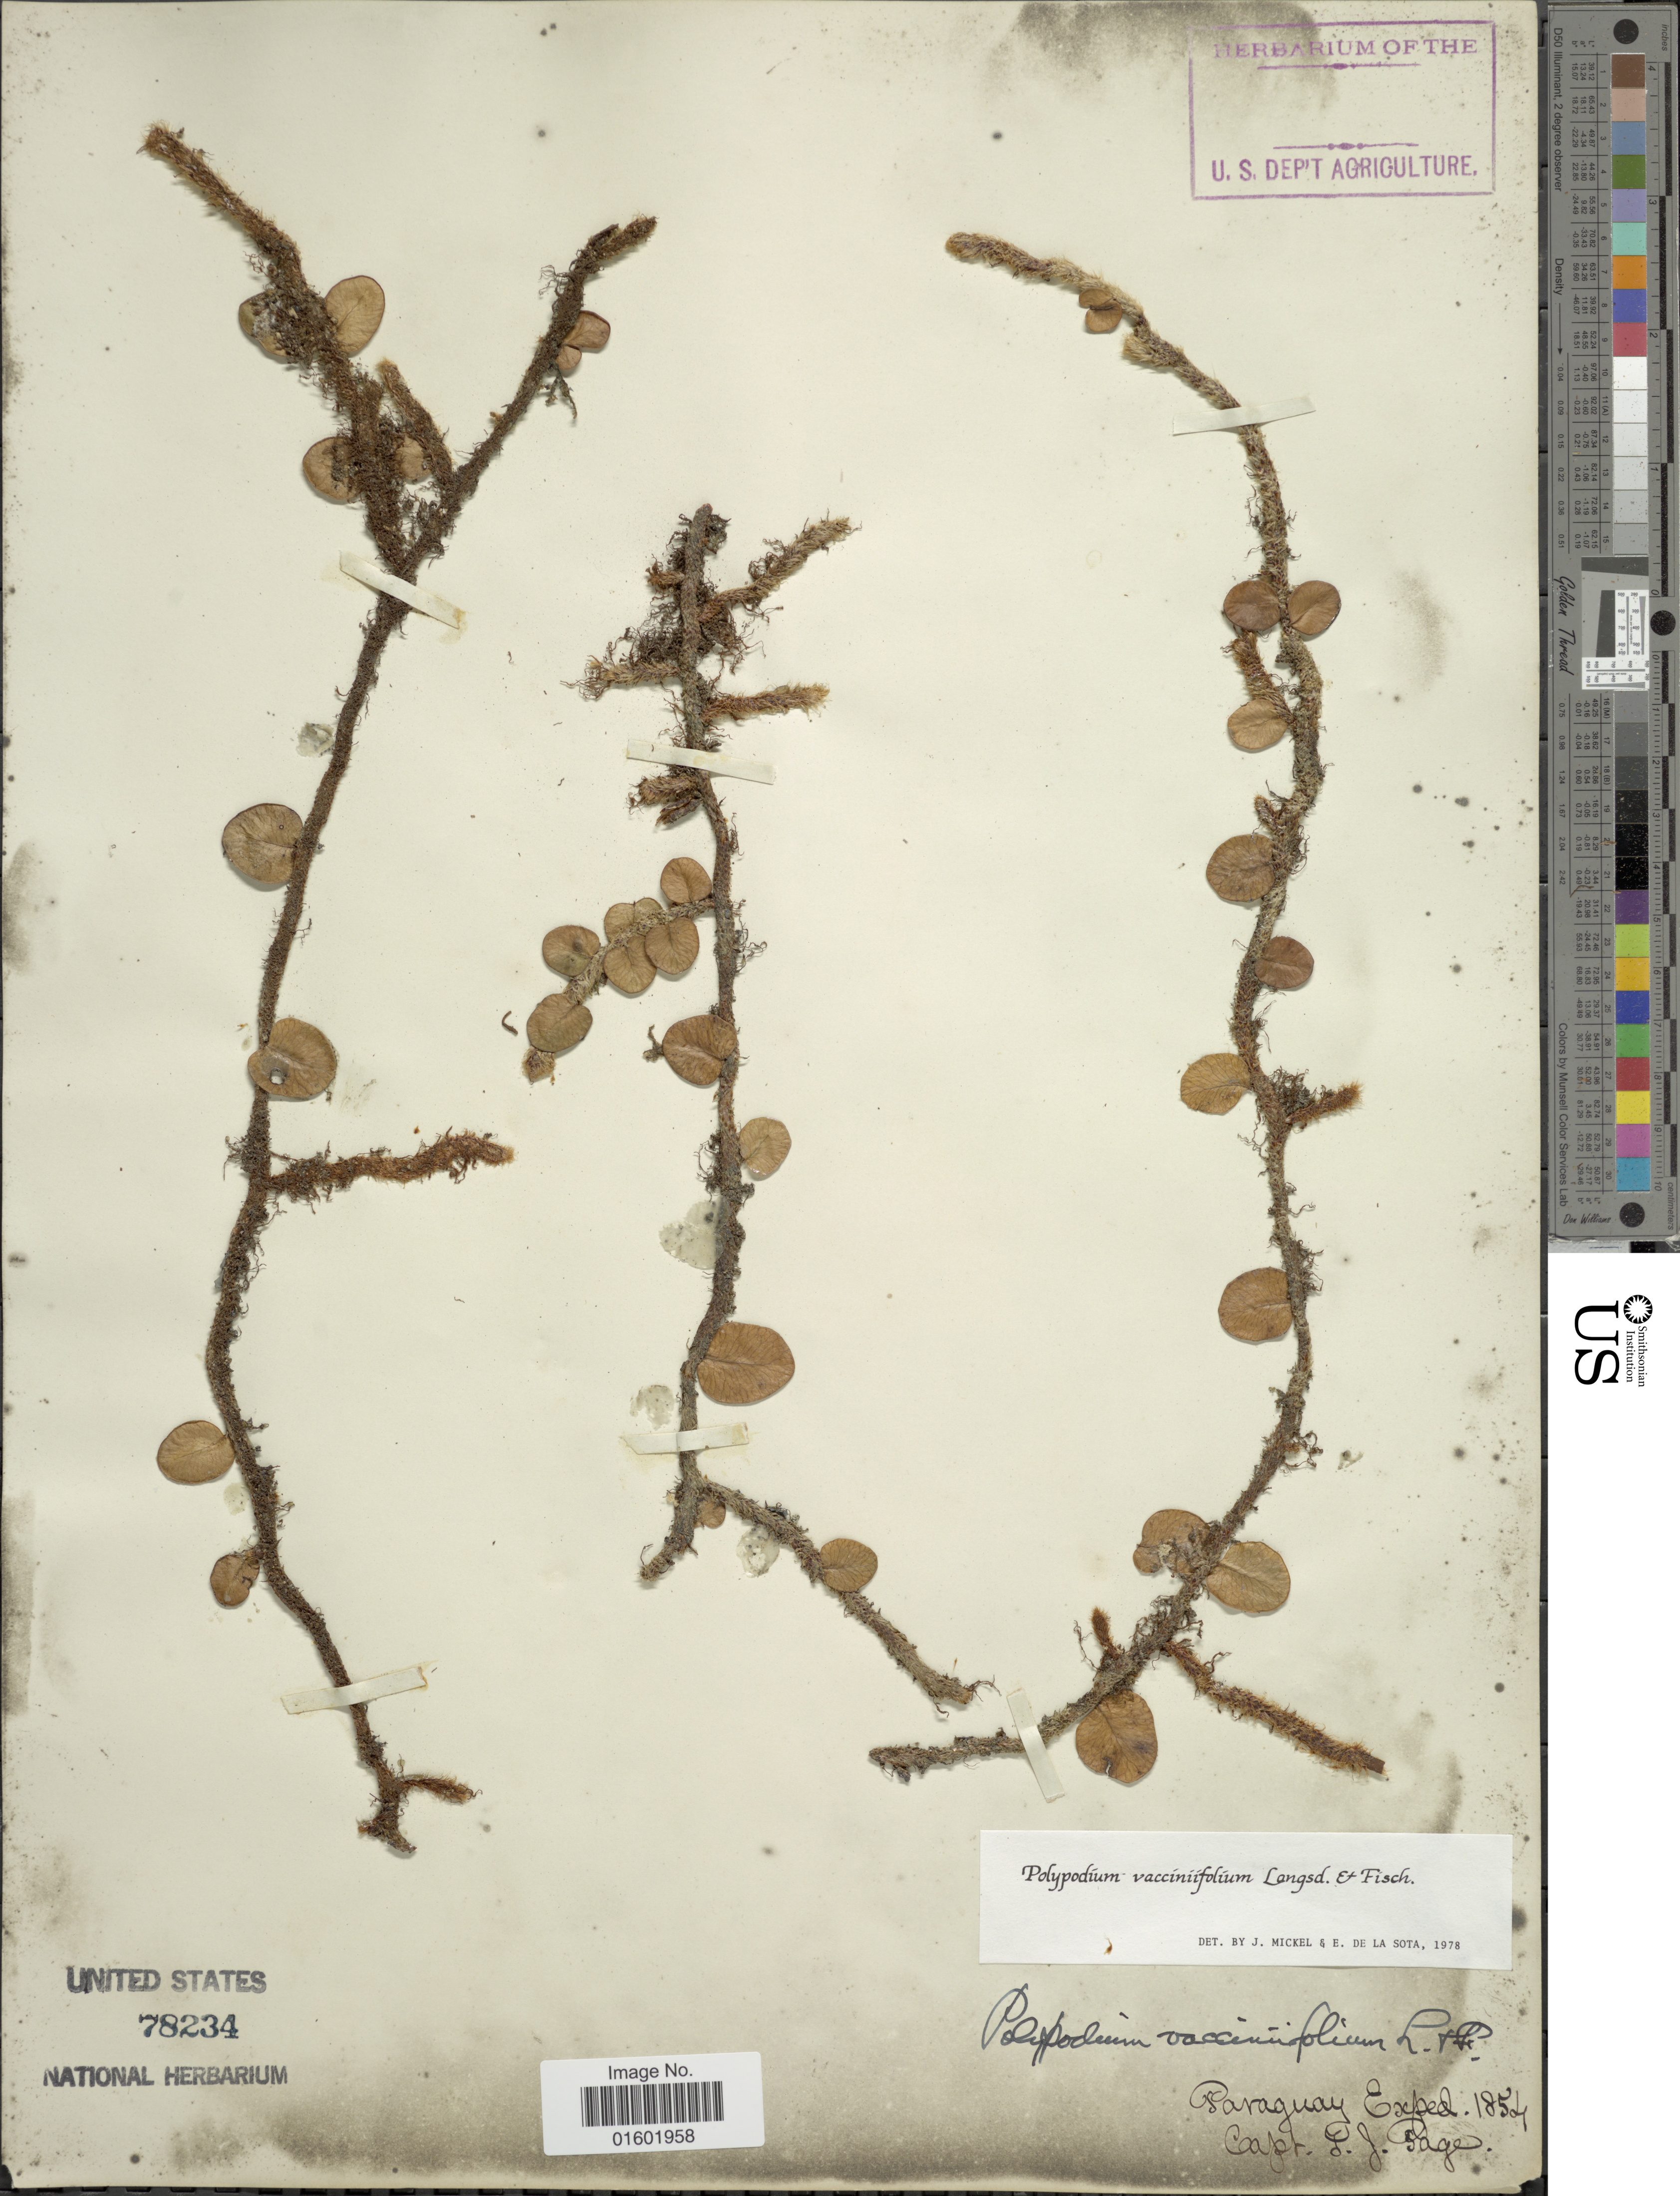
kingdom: Plantae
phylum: Tracheophyta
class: Polypodiopsida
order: Polypodiales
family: Polypodiaceae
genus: Microgramma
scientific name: Microgramma vaccinifolia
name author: (Langsd. & Fisch.) Copel.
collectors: J. Pale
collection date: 1854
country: Paraguay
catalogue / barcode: US 78234